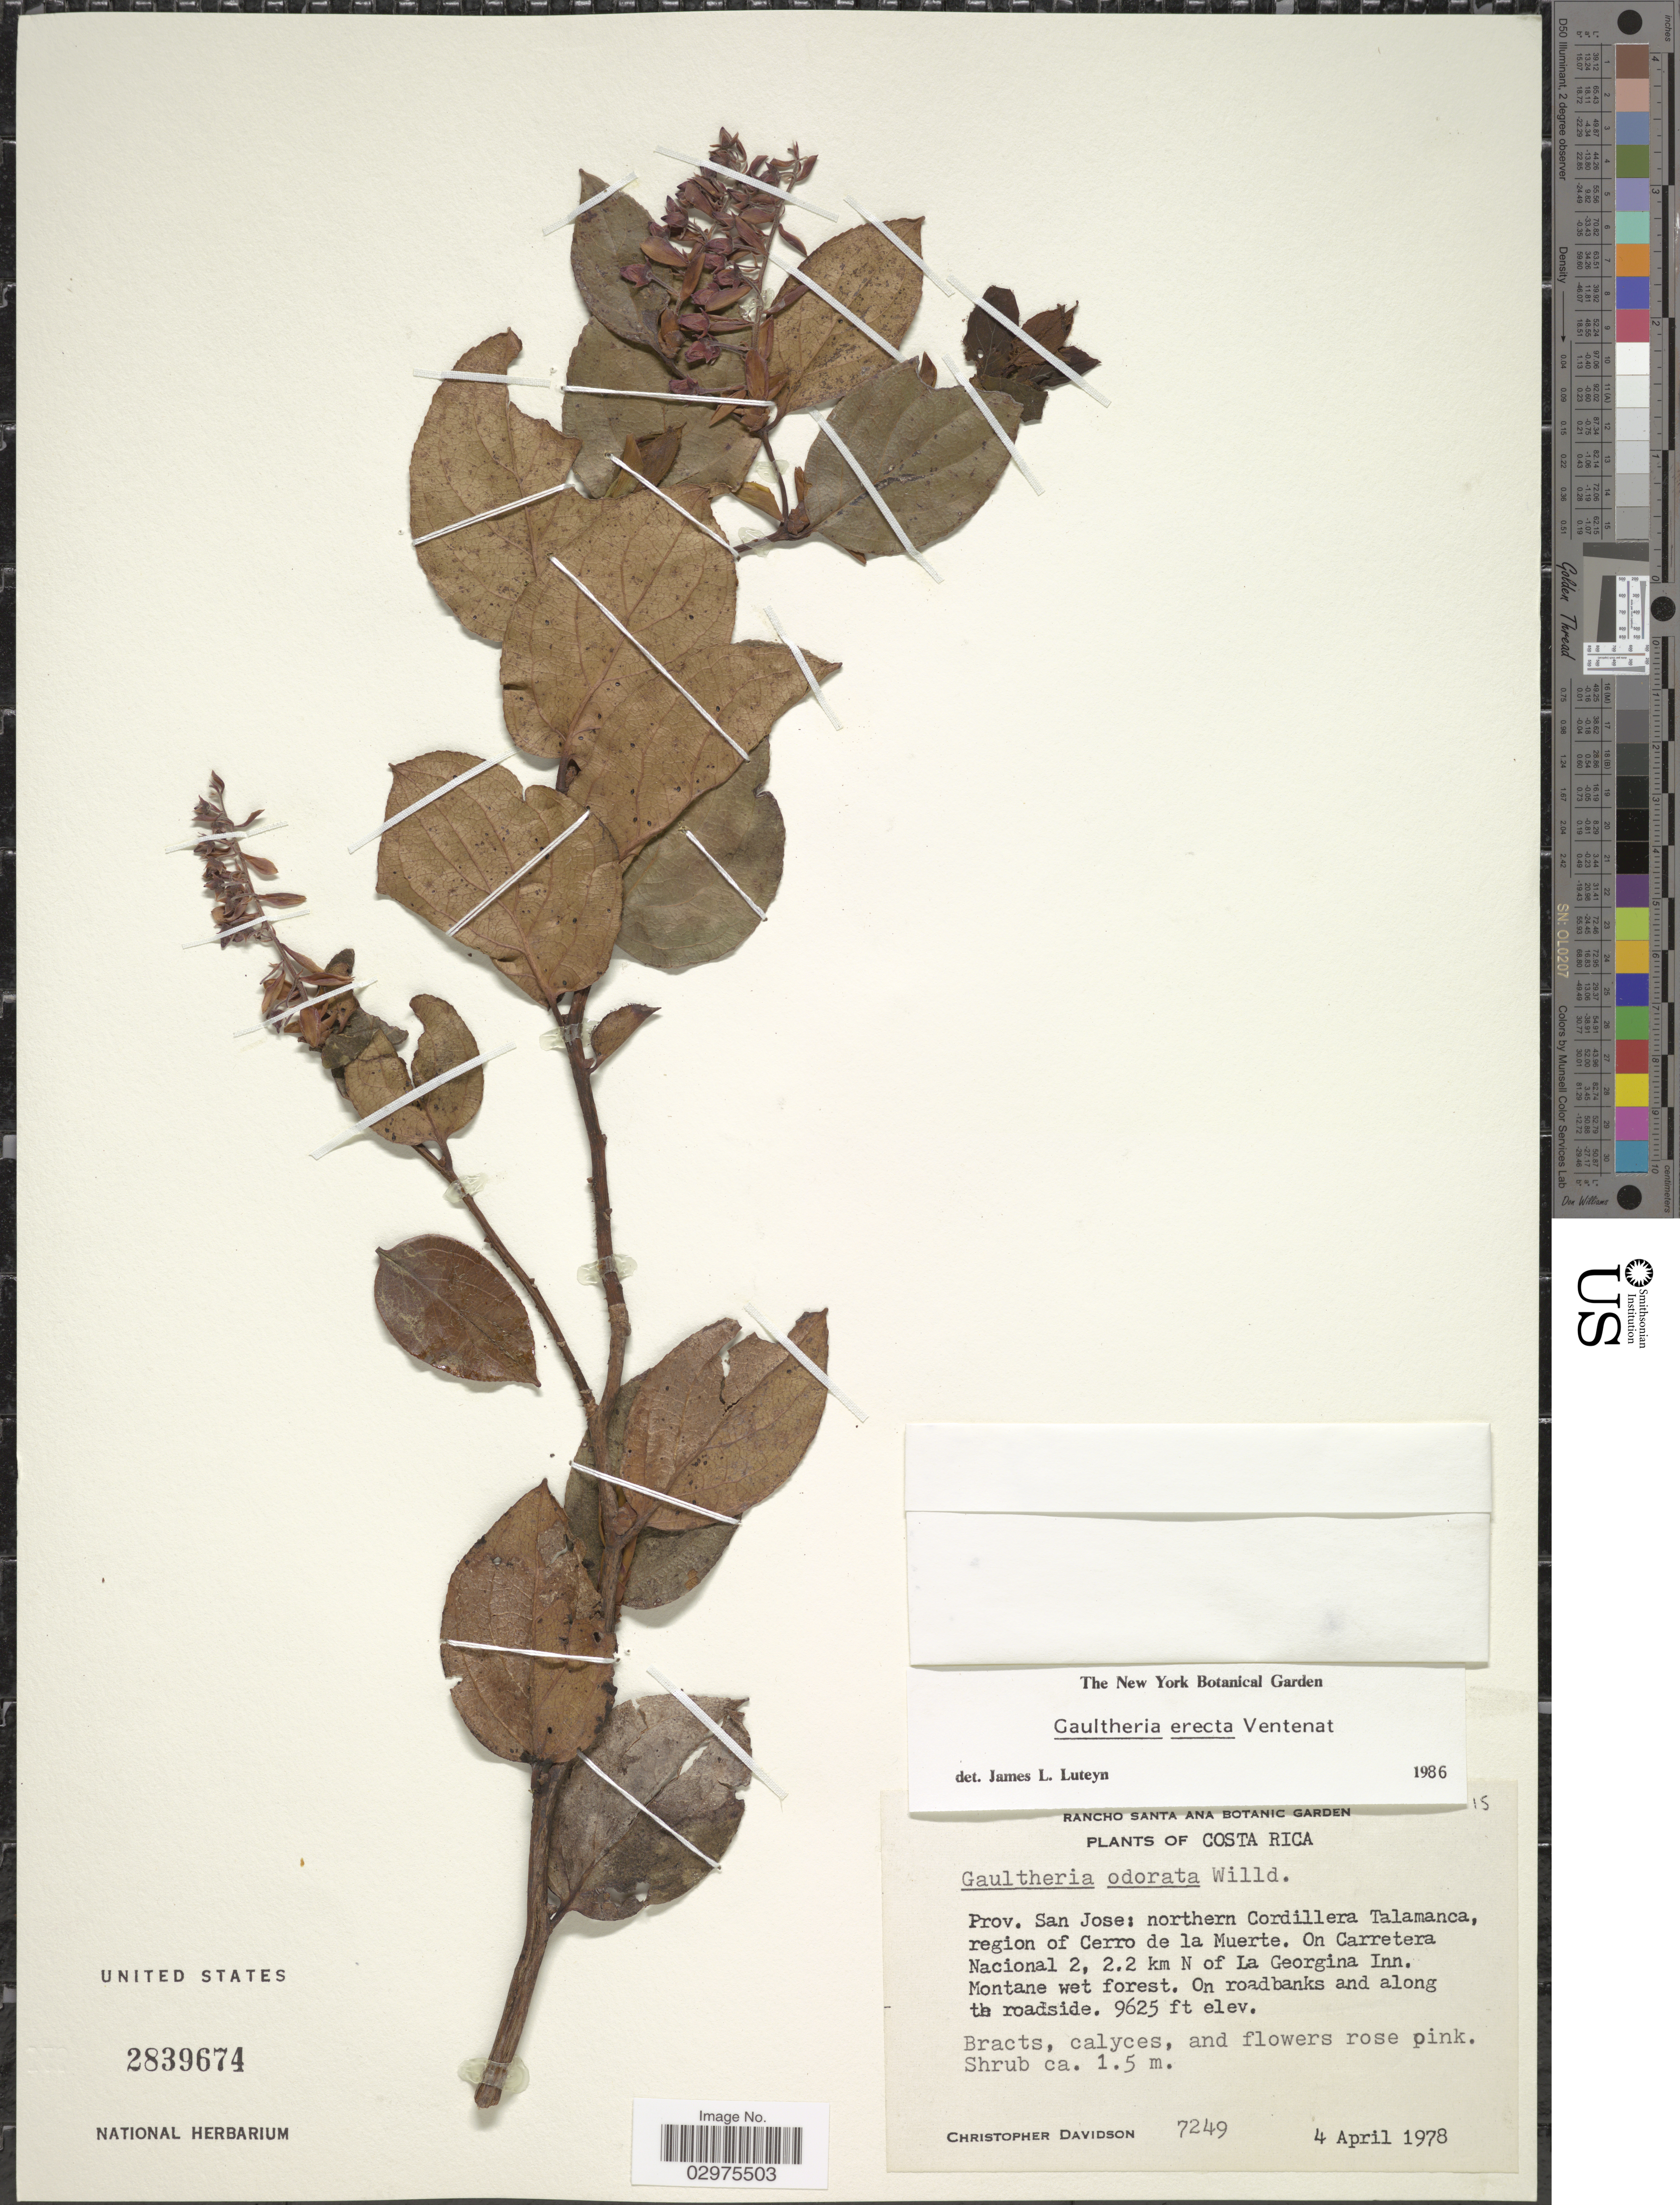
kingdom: Plantae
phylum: Tracheophyta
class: Magnoliopsida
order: Ericales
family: Ericaceae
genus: Gaultheria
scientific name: Gaultheria erecta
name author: Vent.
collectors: C. Davidson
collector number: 7249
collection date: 1978-04-04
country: Costa Rica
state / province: San José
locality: Northern Cordillera Talamanca, region of Cerro de la Muerte. On Carretera Nacional 2, 2.2 km N of La Georgina Inn.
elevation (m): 2934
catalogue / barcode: US 2839674